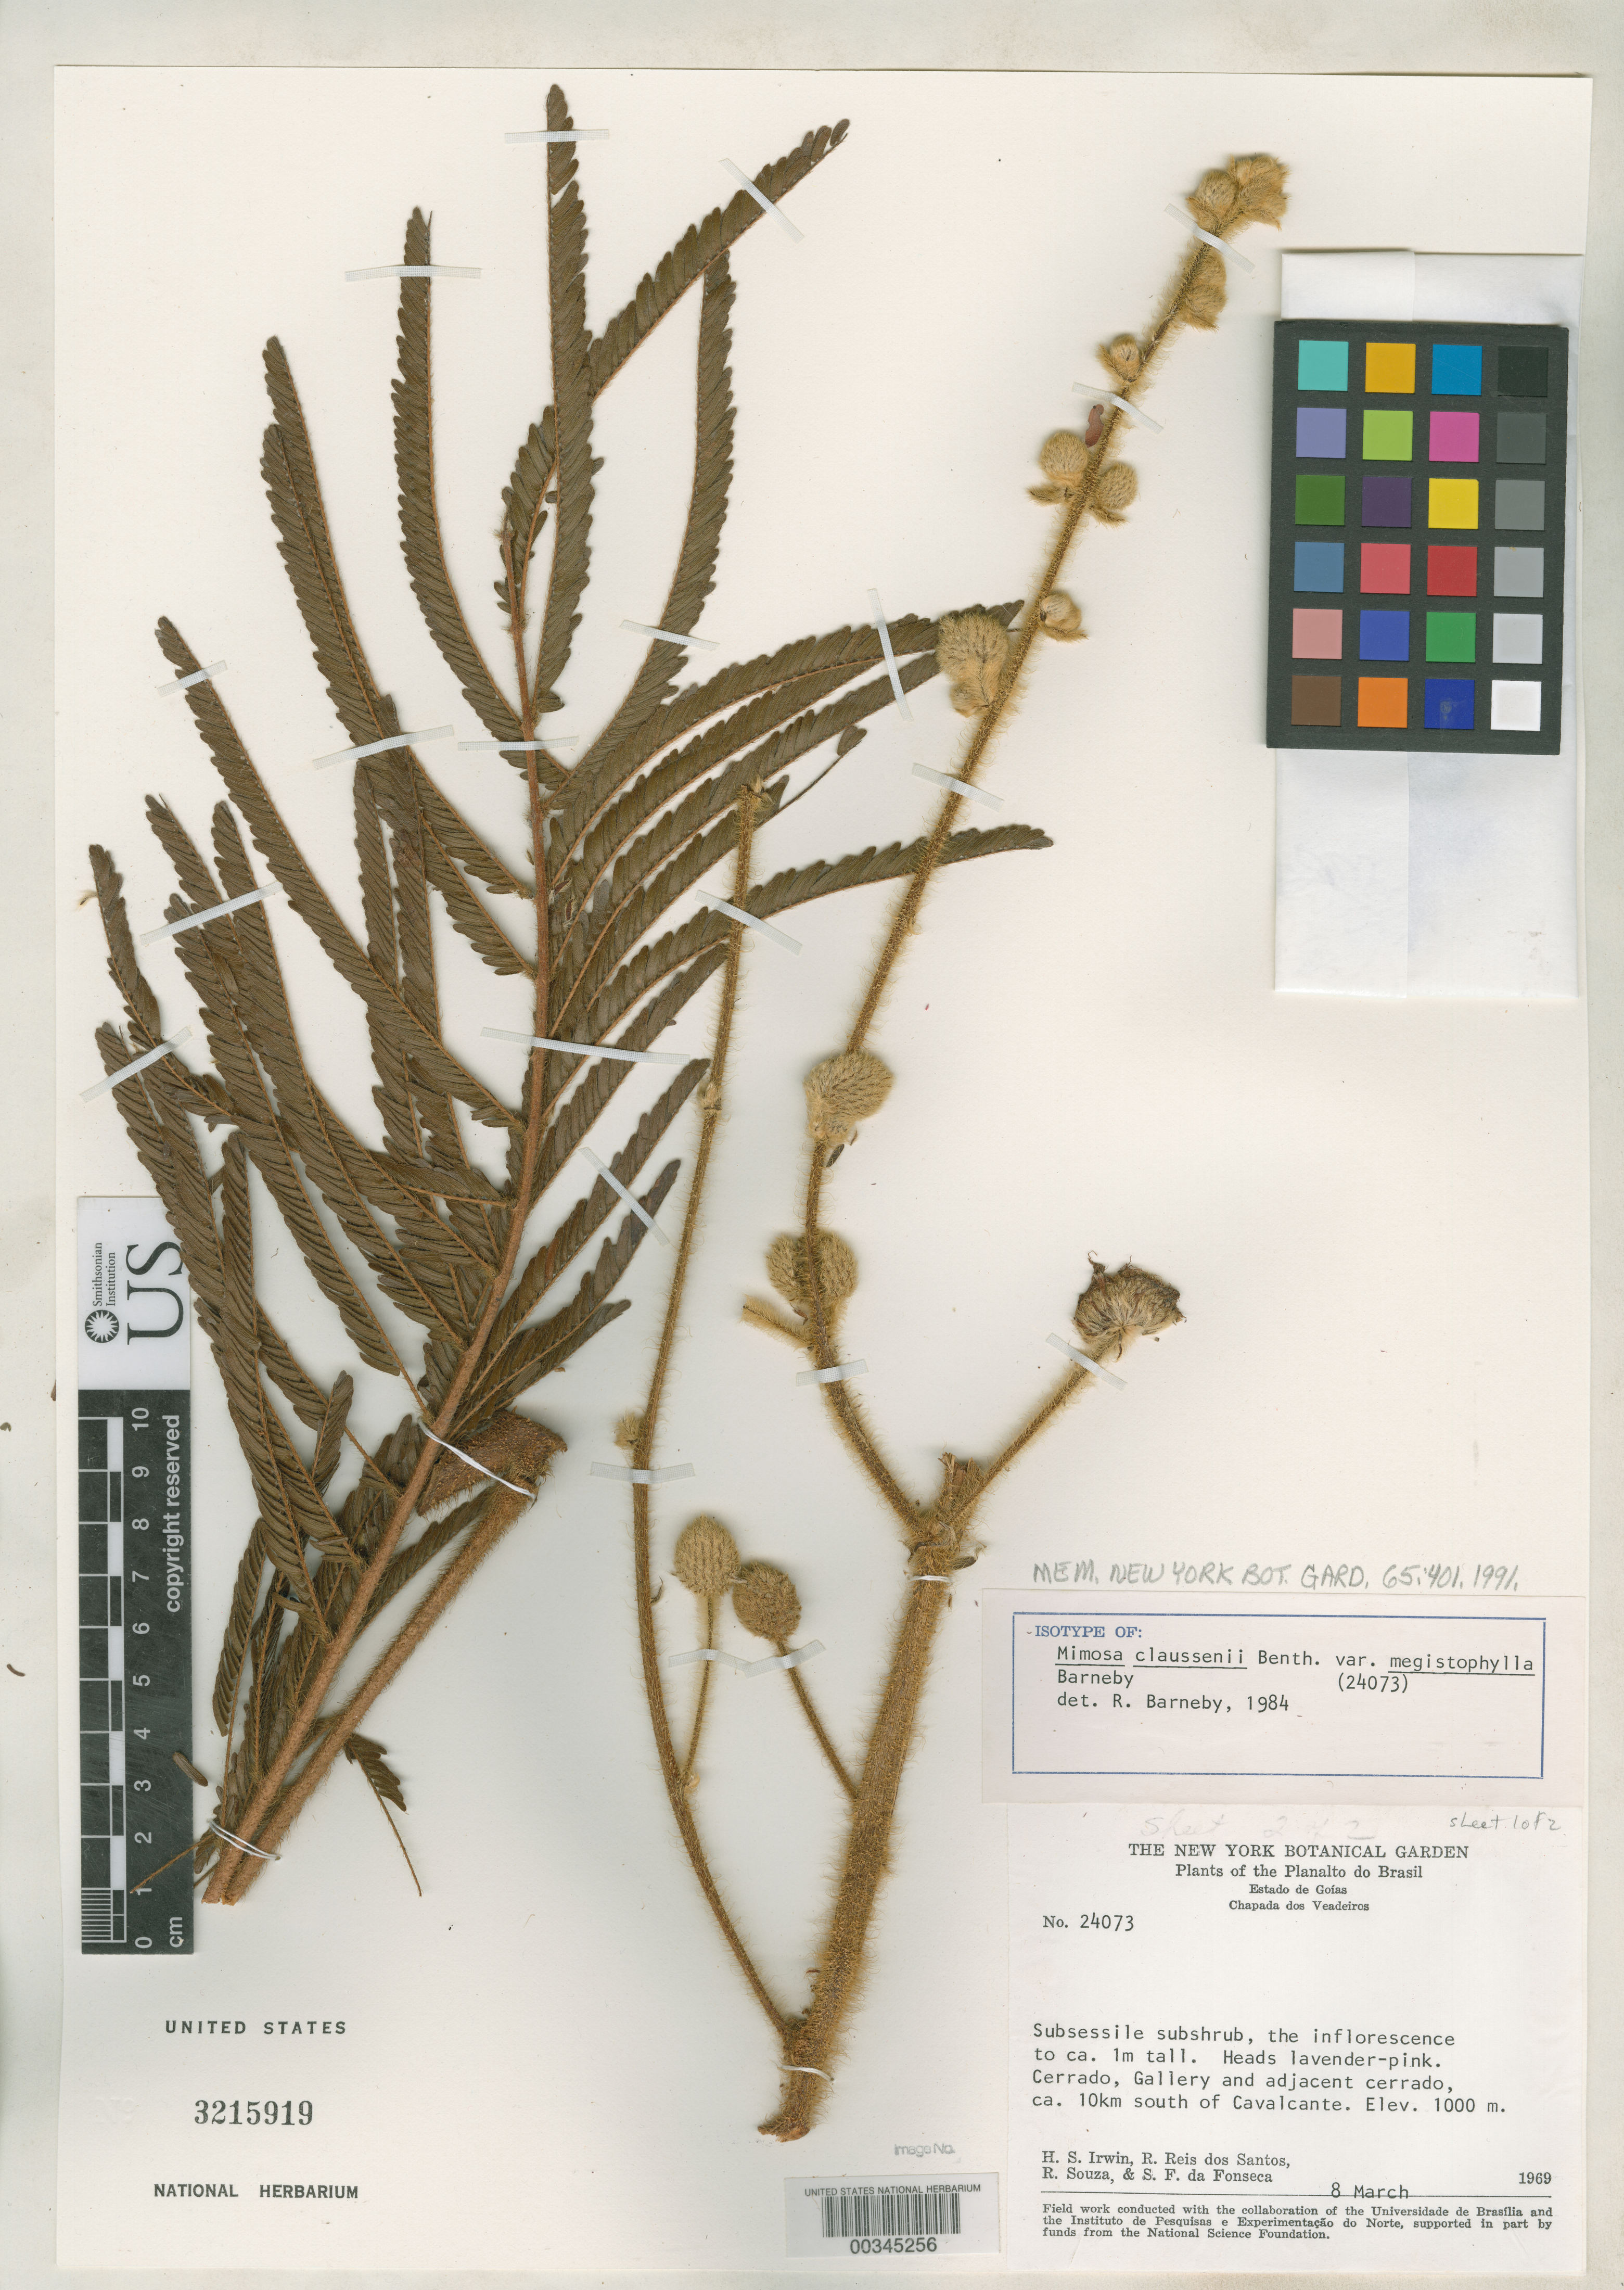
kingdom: Plantae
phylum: Tracheophyta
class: Magnoliopsida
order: Fabales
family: Fabaceae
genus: Mimosa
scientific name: Mimosa claussenii var. megistophylla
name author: Barneby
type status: Isotype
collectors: H. Irwin, R. G. P. Santos, R. Souza & S. F. Fonsêca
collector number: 24073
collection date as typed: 08 Mar 1969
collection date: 1969-03-08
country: Brazil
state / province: Goiás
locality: Chapada de Veadeiros, ca. 10 km S of Cavalcante.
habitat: Gallery and adjacent Cerrado.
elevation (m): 1000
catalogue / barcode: US 3215919